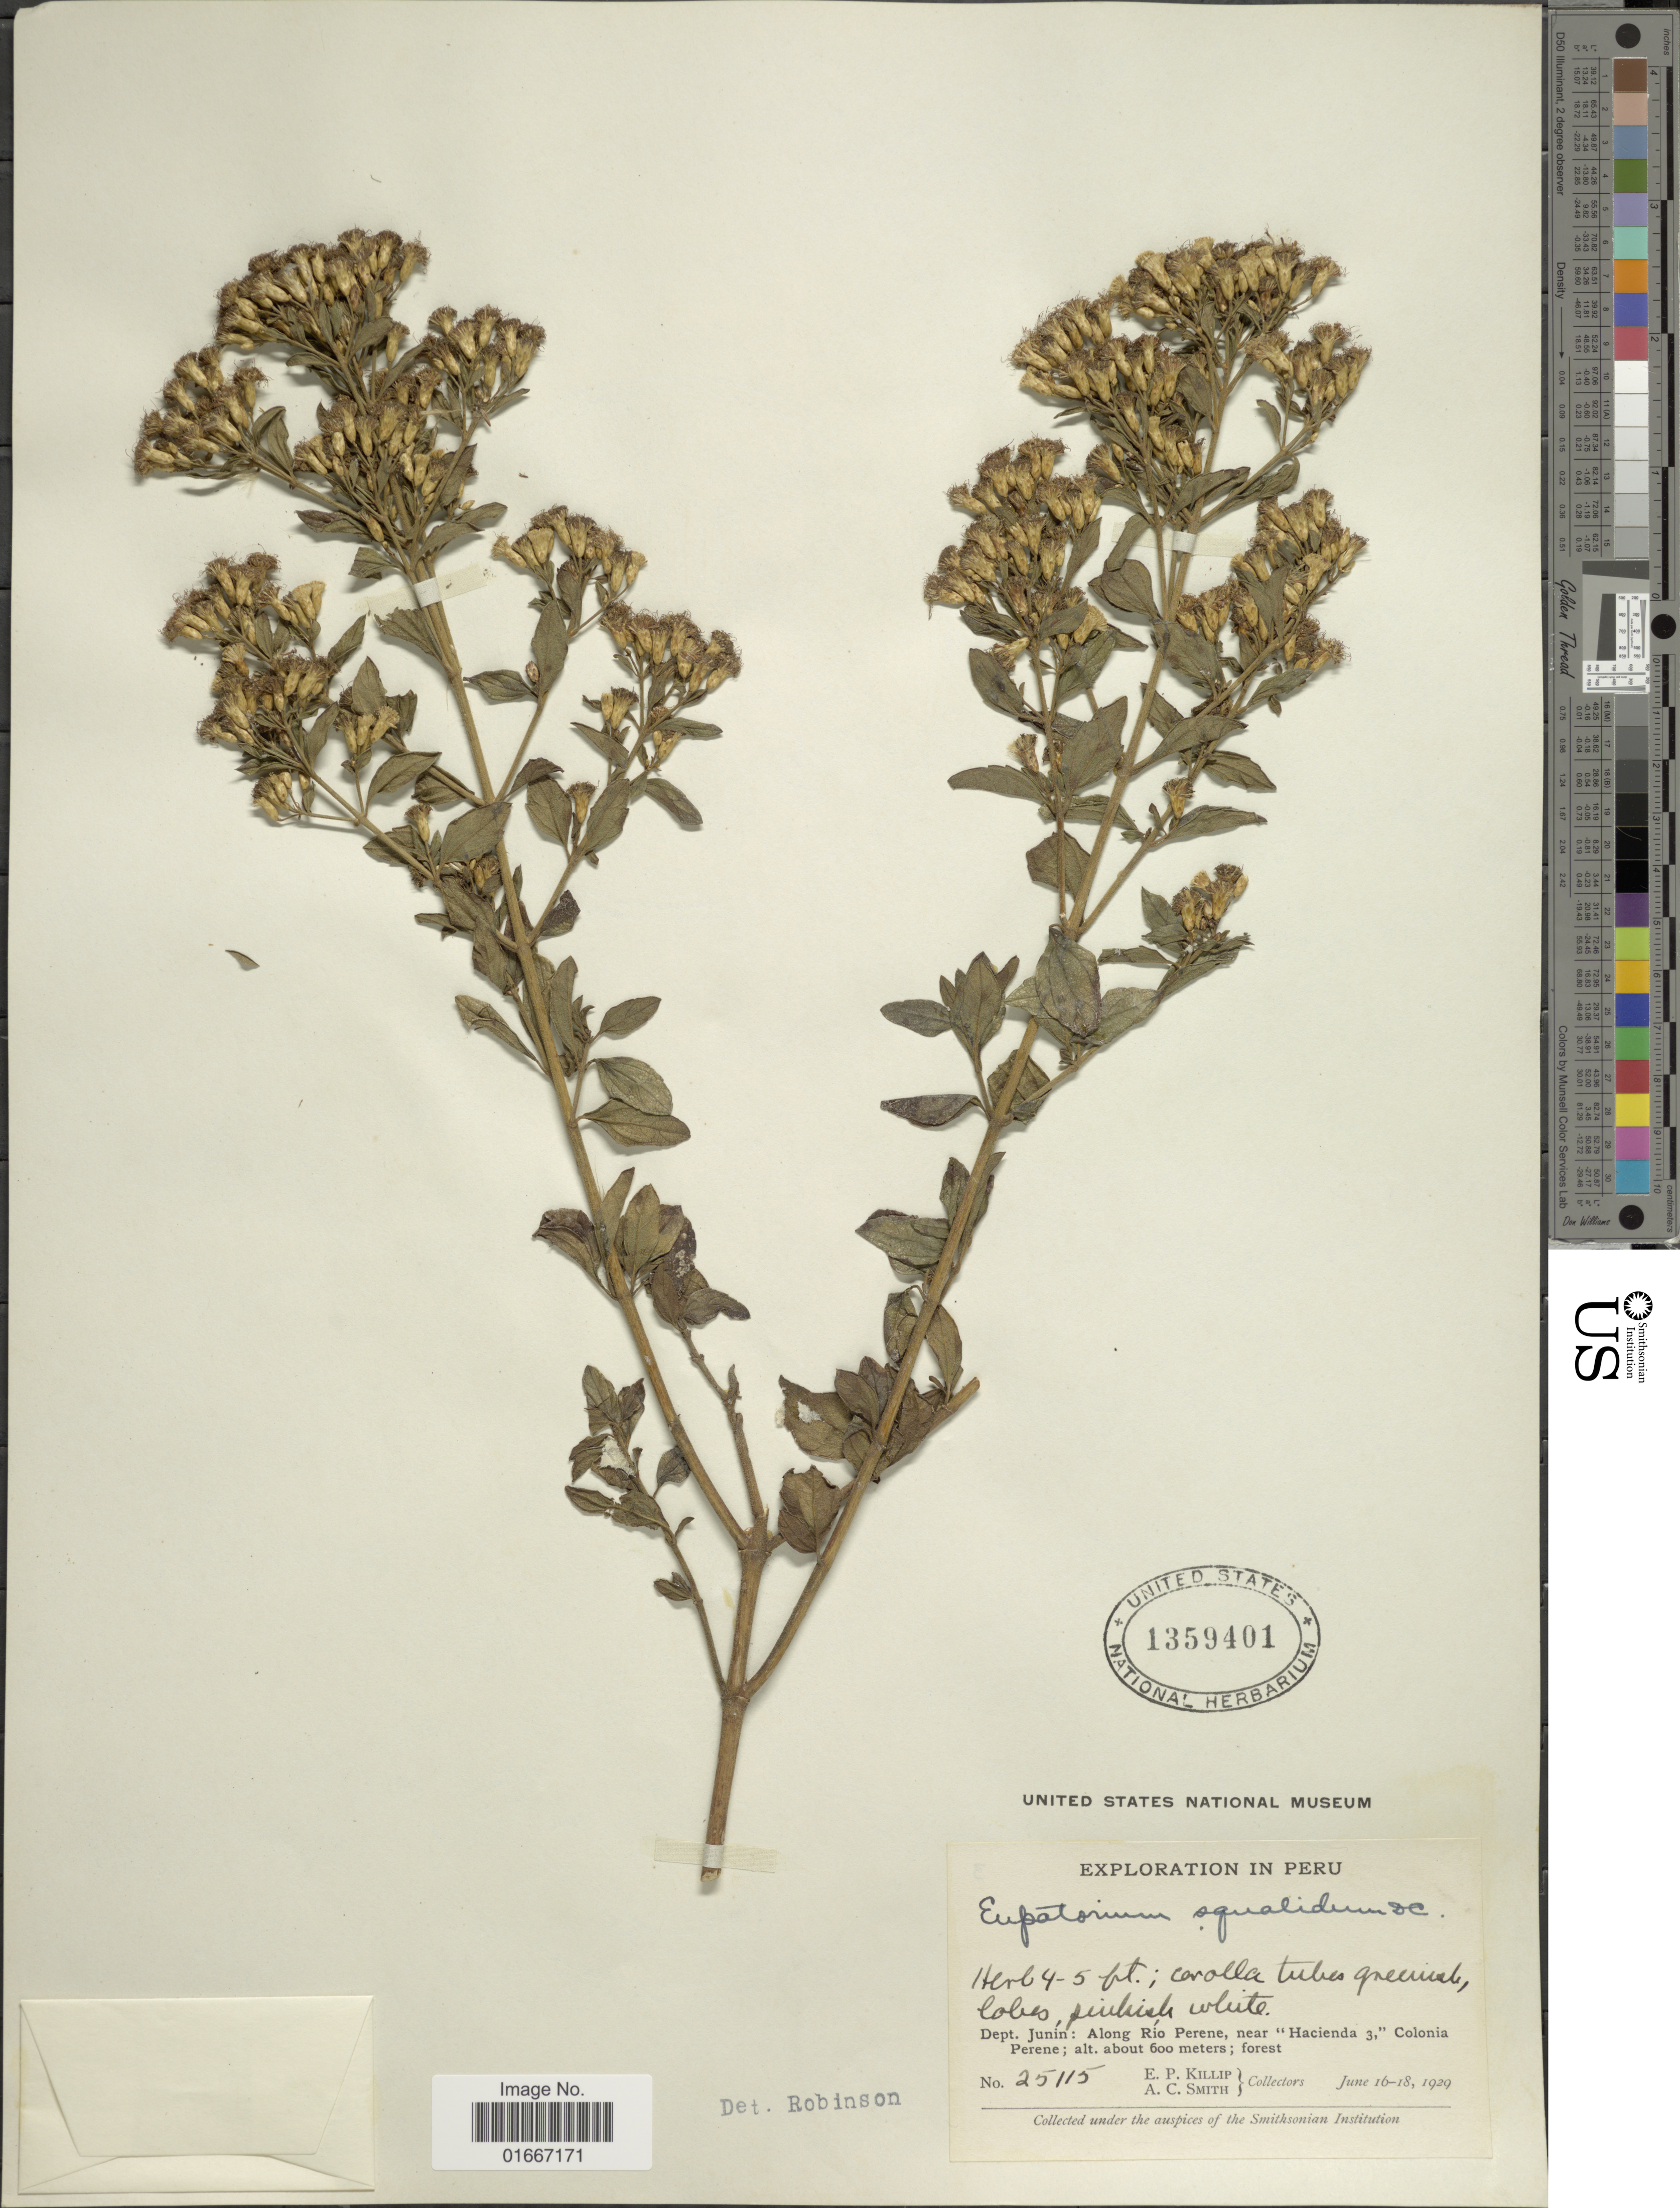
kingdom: Plantae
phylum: Tracheophyta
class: Magnoliopsida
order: Asterales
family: Asteraceae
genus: Chromolaena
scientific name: Chromolaena squalida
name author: (DC.) R.M. King & H. Rob.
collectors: E. P. Killip & A. C. Smith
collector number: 25115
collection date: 1929-06-16/1929-06-18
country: Peru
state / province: Junín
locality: Peru. Dept. Junín: Along Rio Perene, near "Hacienda 3," Colonia Perene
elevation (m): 600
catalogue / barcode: US 1359401